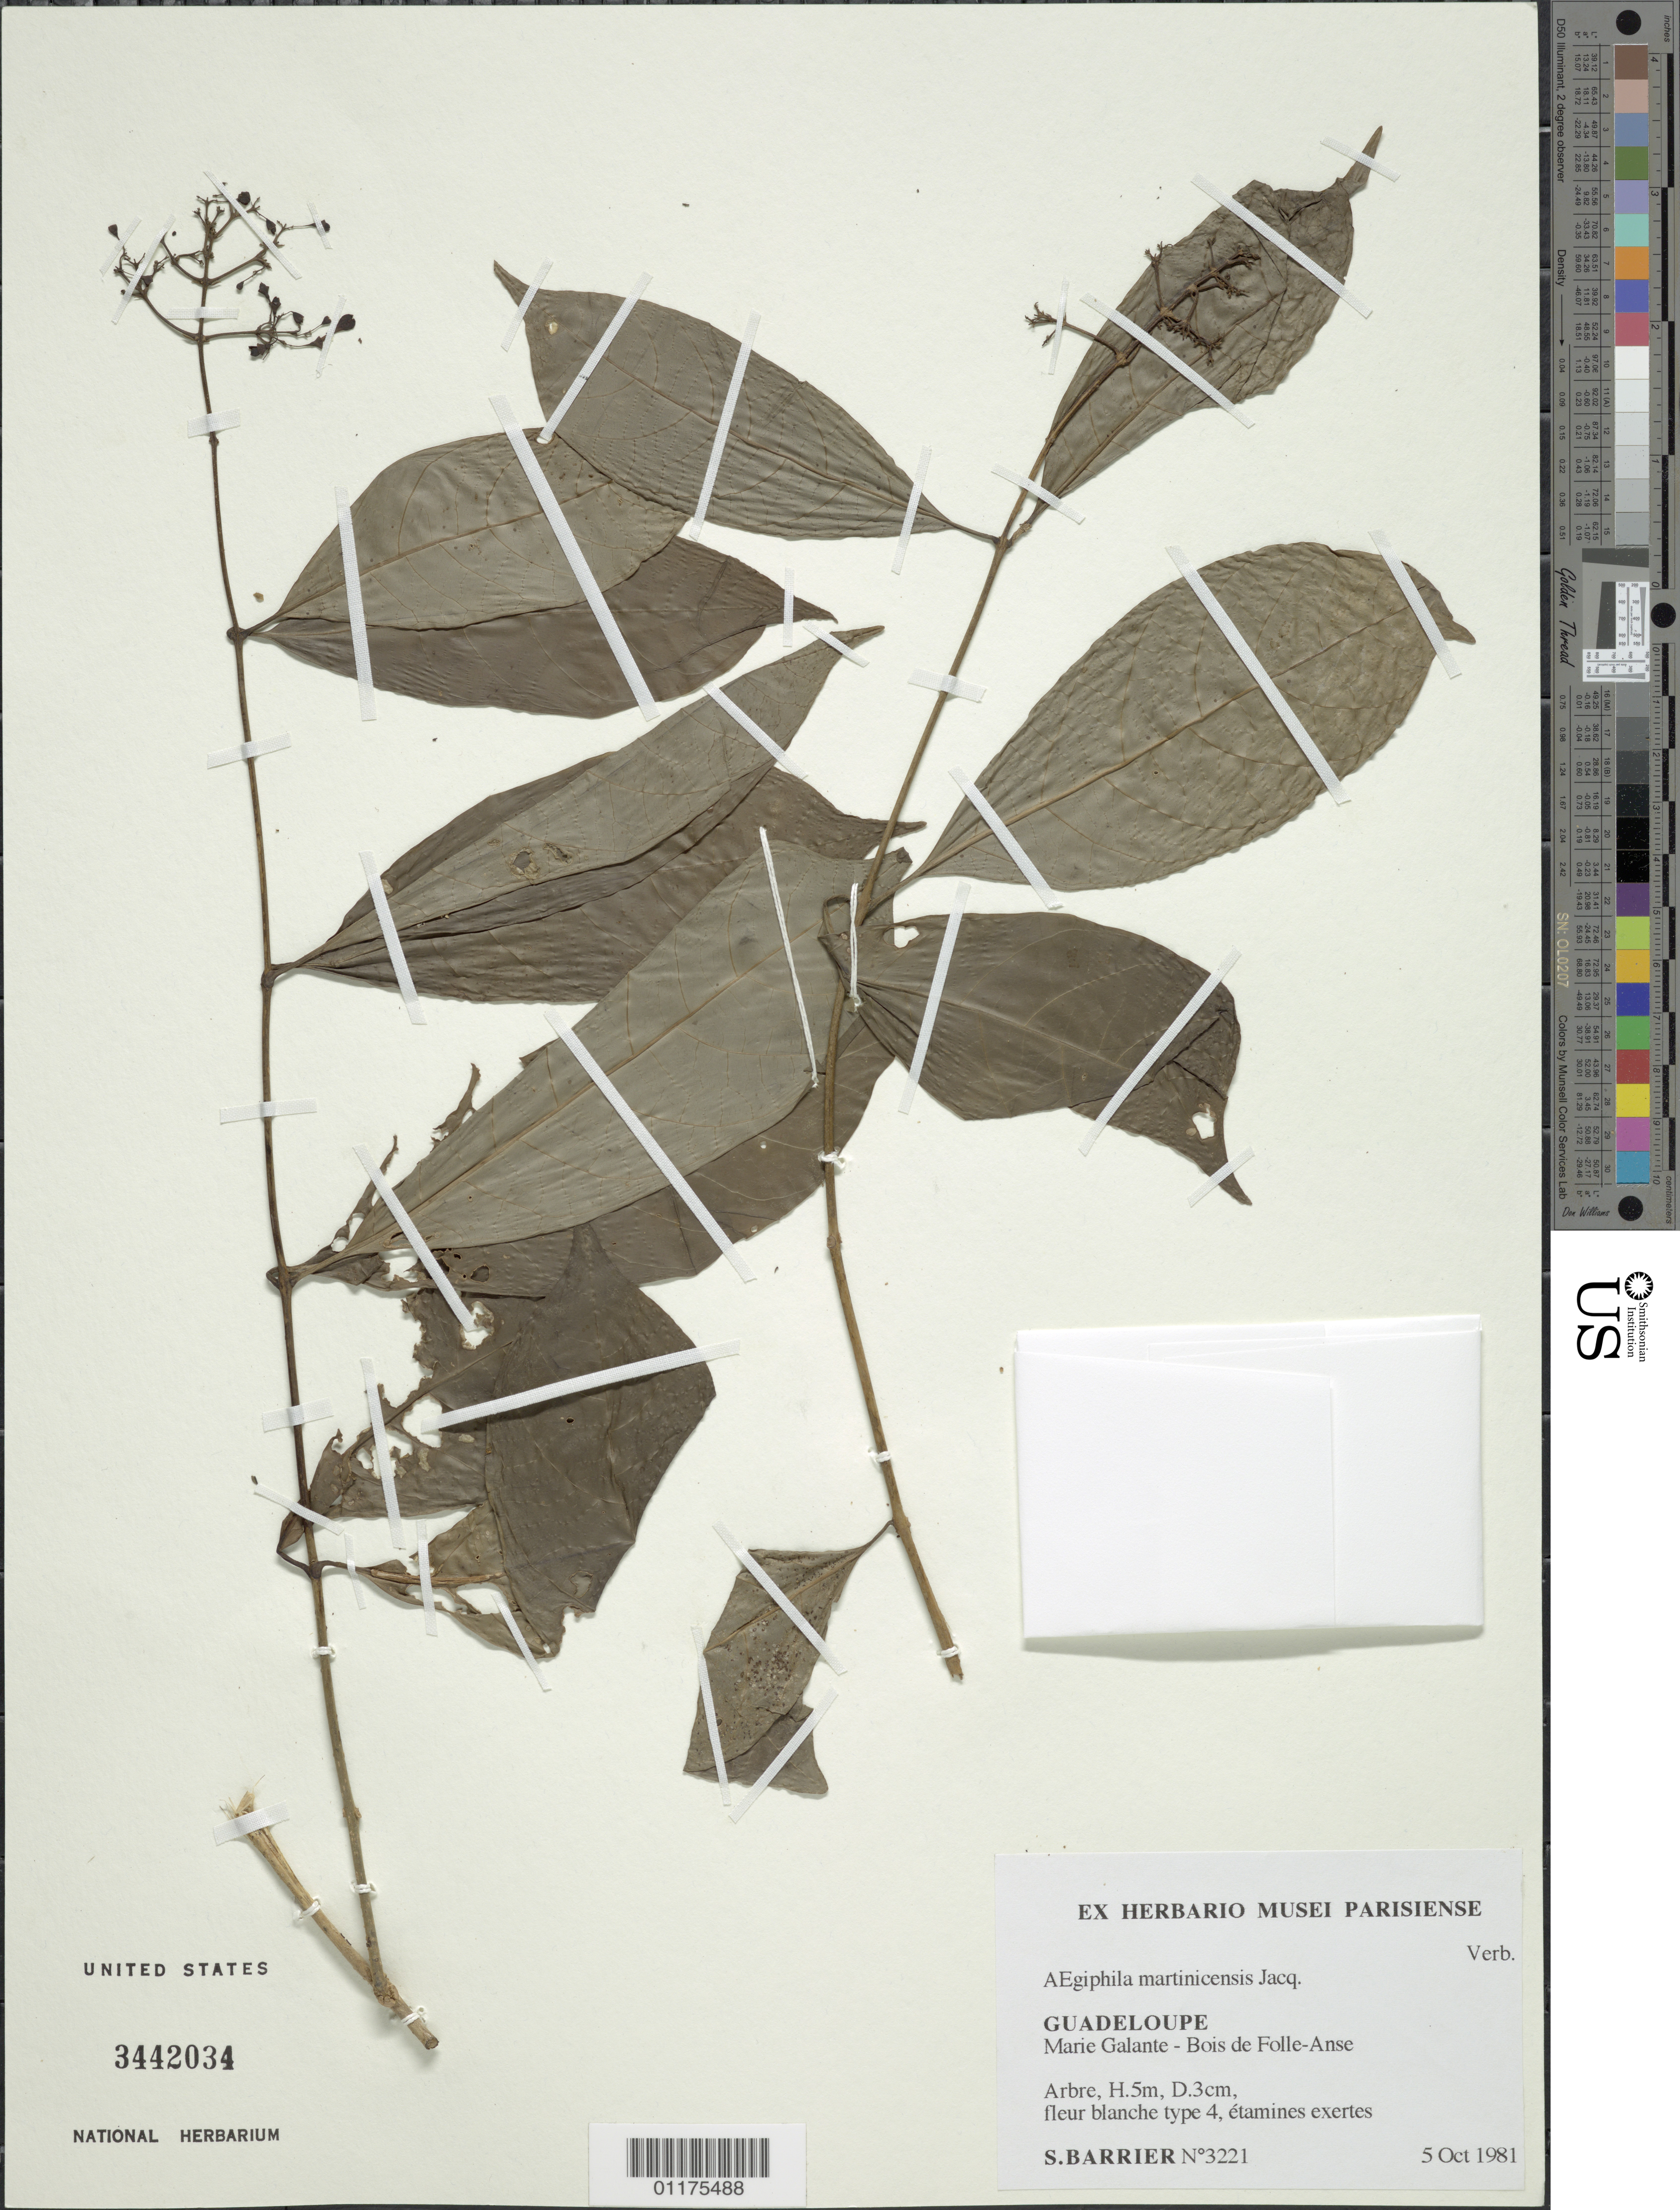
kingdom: Plantae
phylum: Tracheophyta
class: Magnoliopsida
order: Lamiales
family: Lamiaceae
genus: Aegiphila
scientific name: Aegiphila martinicensis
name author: Jacq.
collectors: S. Barrier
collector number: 3221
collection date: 1981-10-05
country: Guadeloupe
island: Marie Galante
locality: Marie Galante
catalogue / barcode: US 3442034